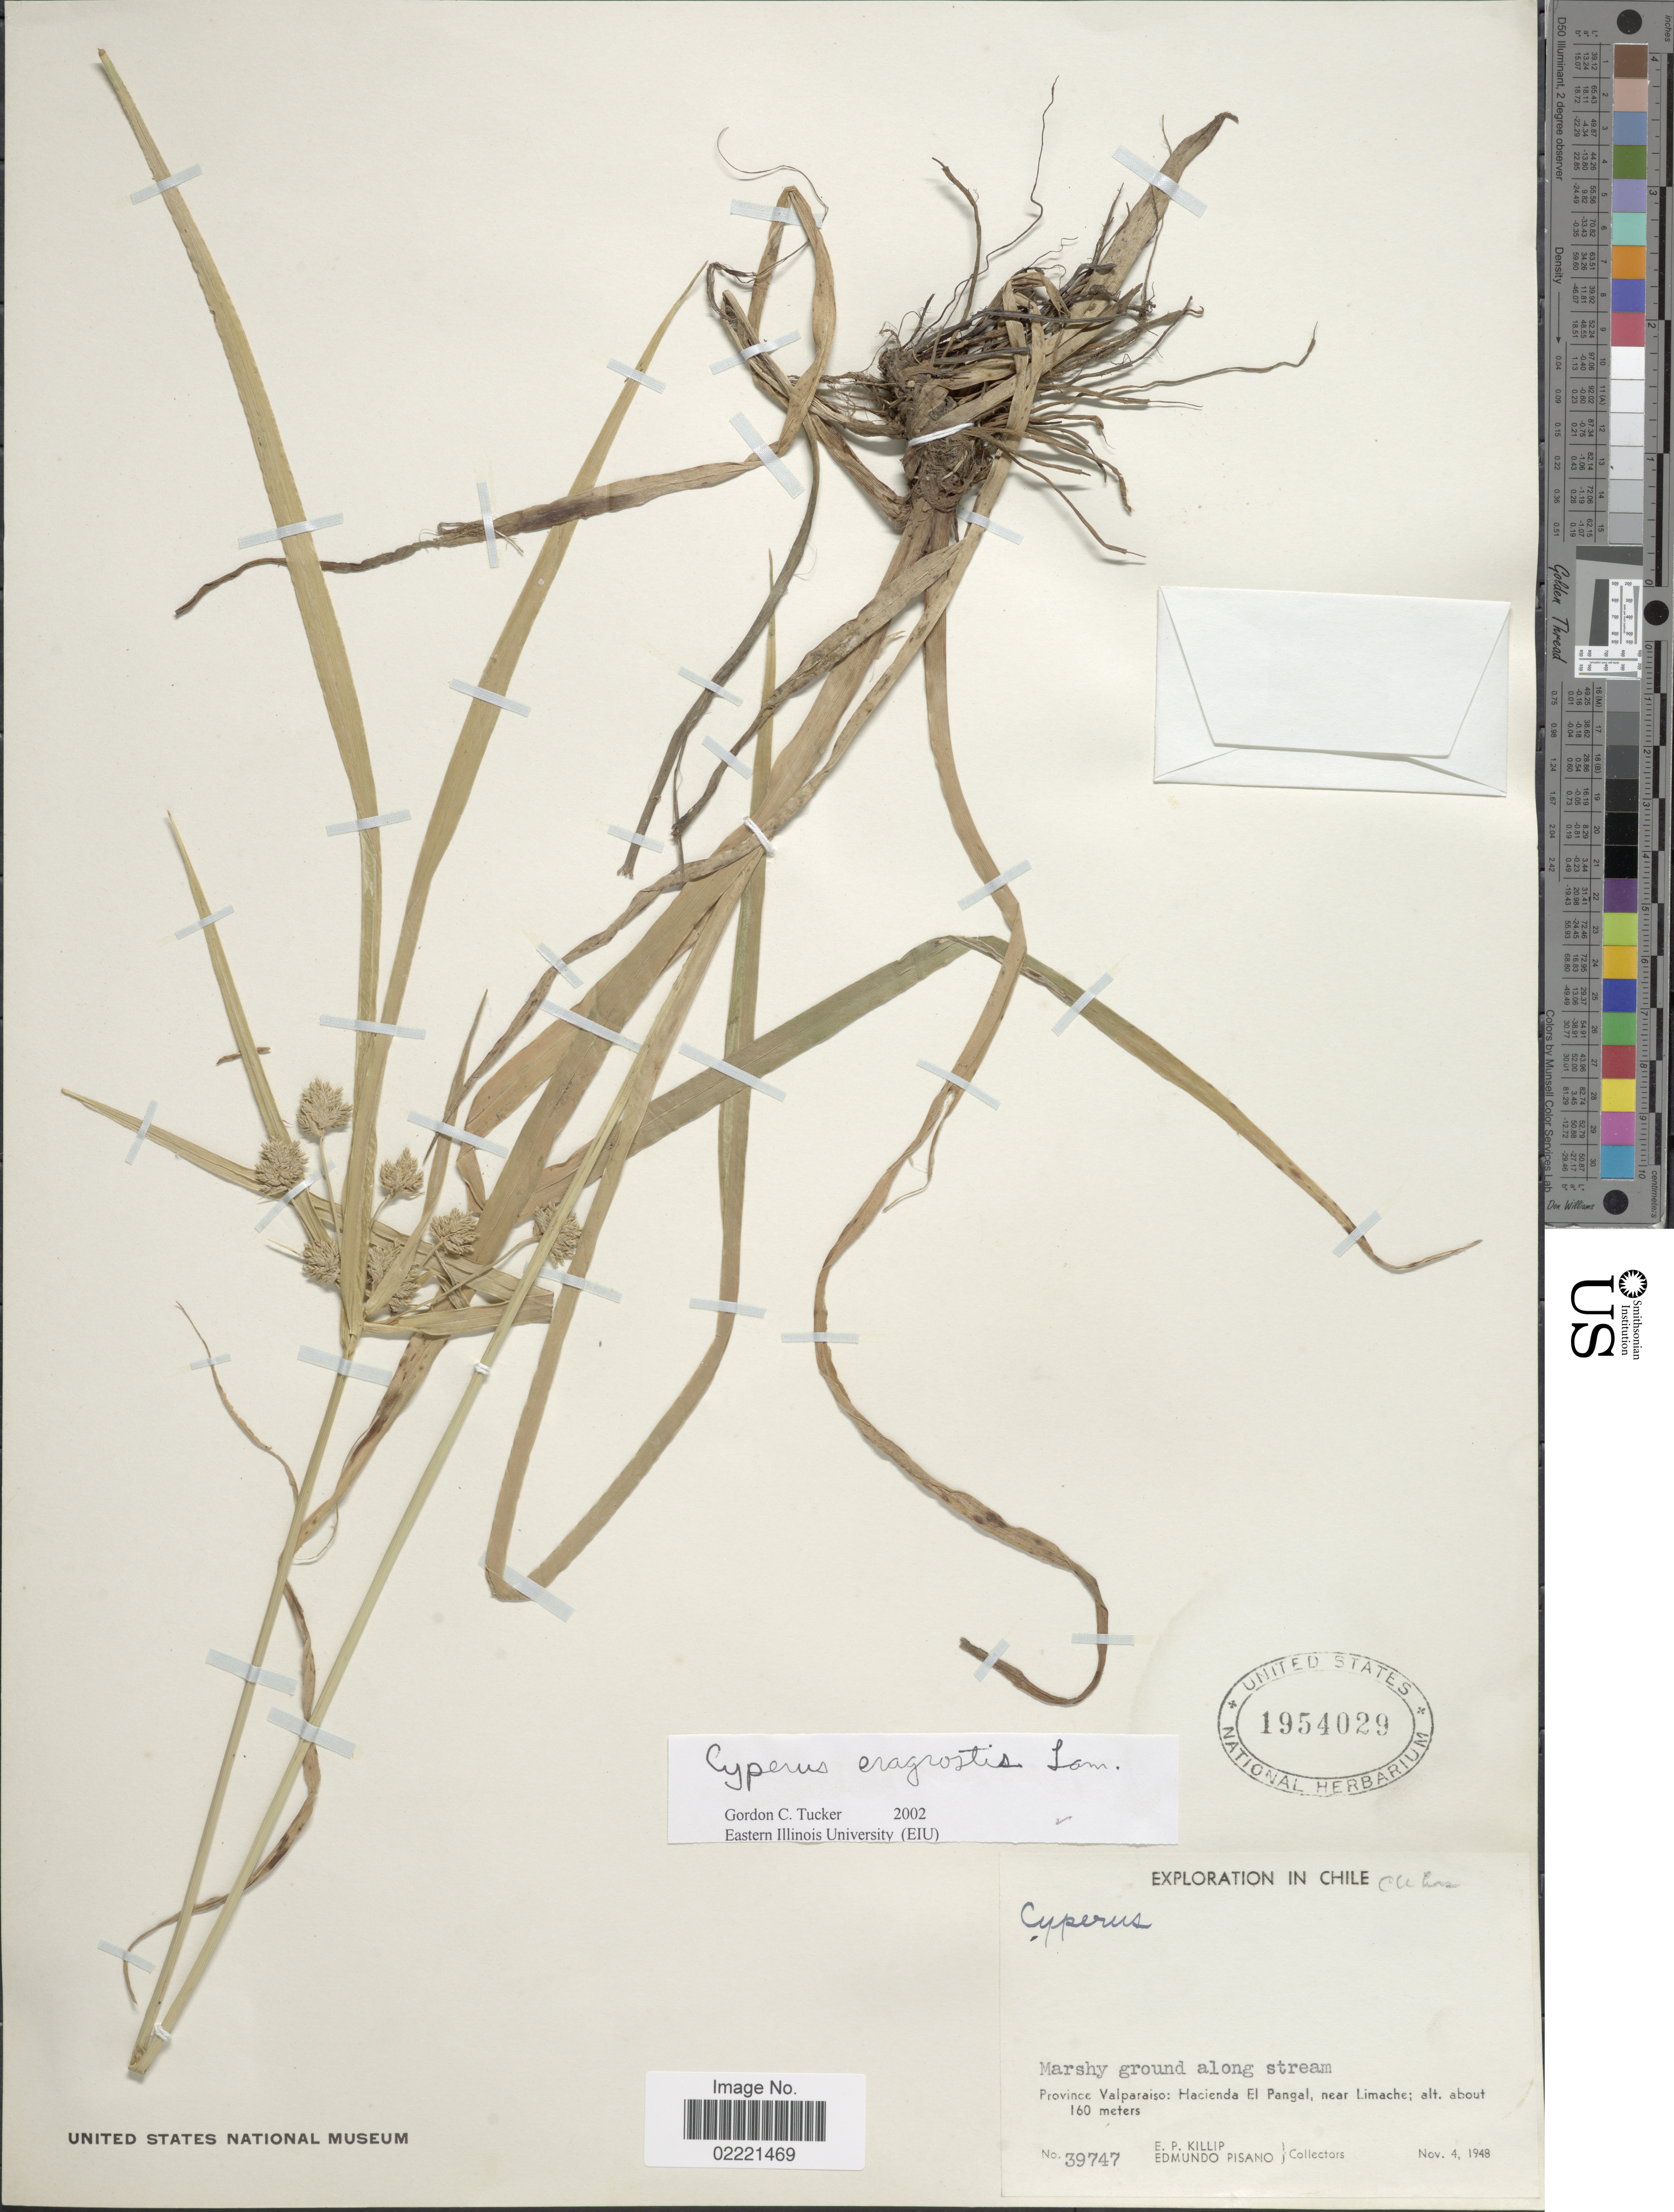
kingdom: Plantae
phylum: Tracheophyta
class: Liliopsida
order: Poales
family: Cyperaceae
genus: Cyperus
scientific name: Cyperus eragrostis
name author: Lam.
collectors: E. P. Killip & E. Pisano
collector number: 39747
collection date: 1948-11-04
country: Chile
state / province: Valparaíso (V)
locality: Province Valparaiso: Hacienda El Pangel, near Limache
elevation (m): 160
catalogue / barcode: US 1954029